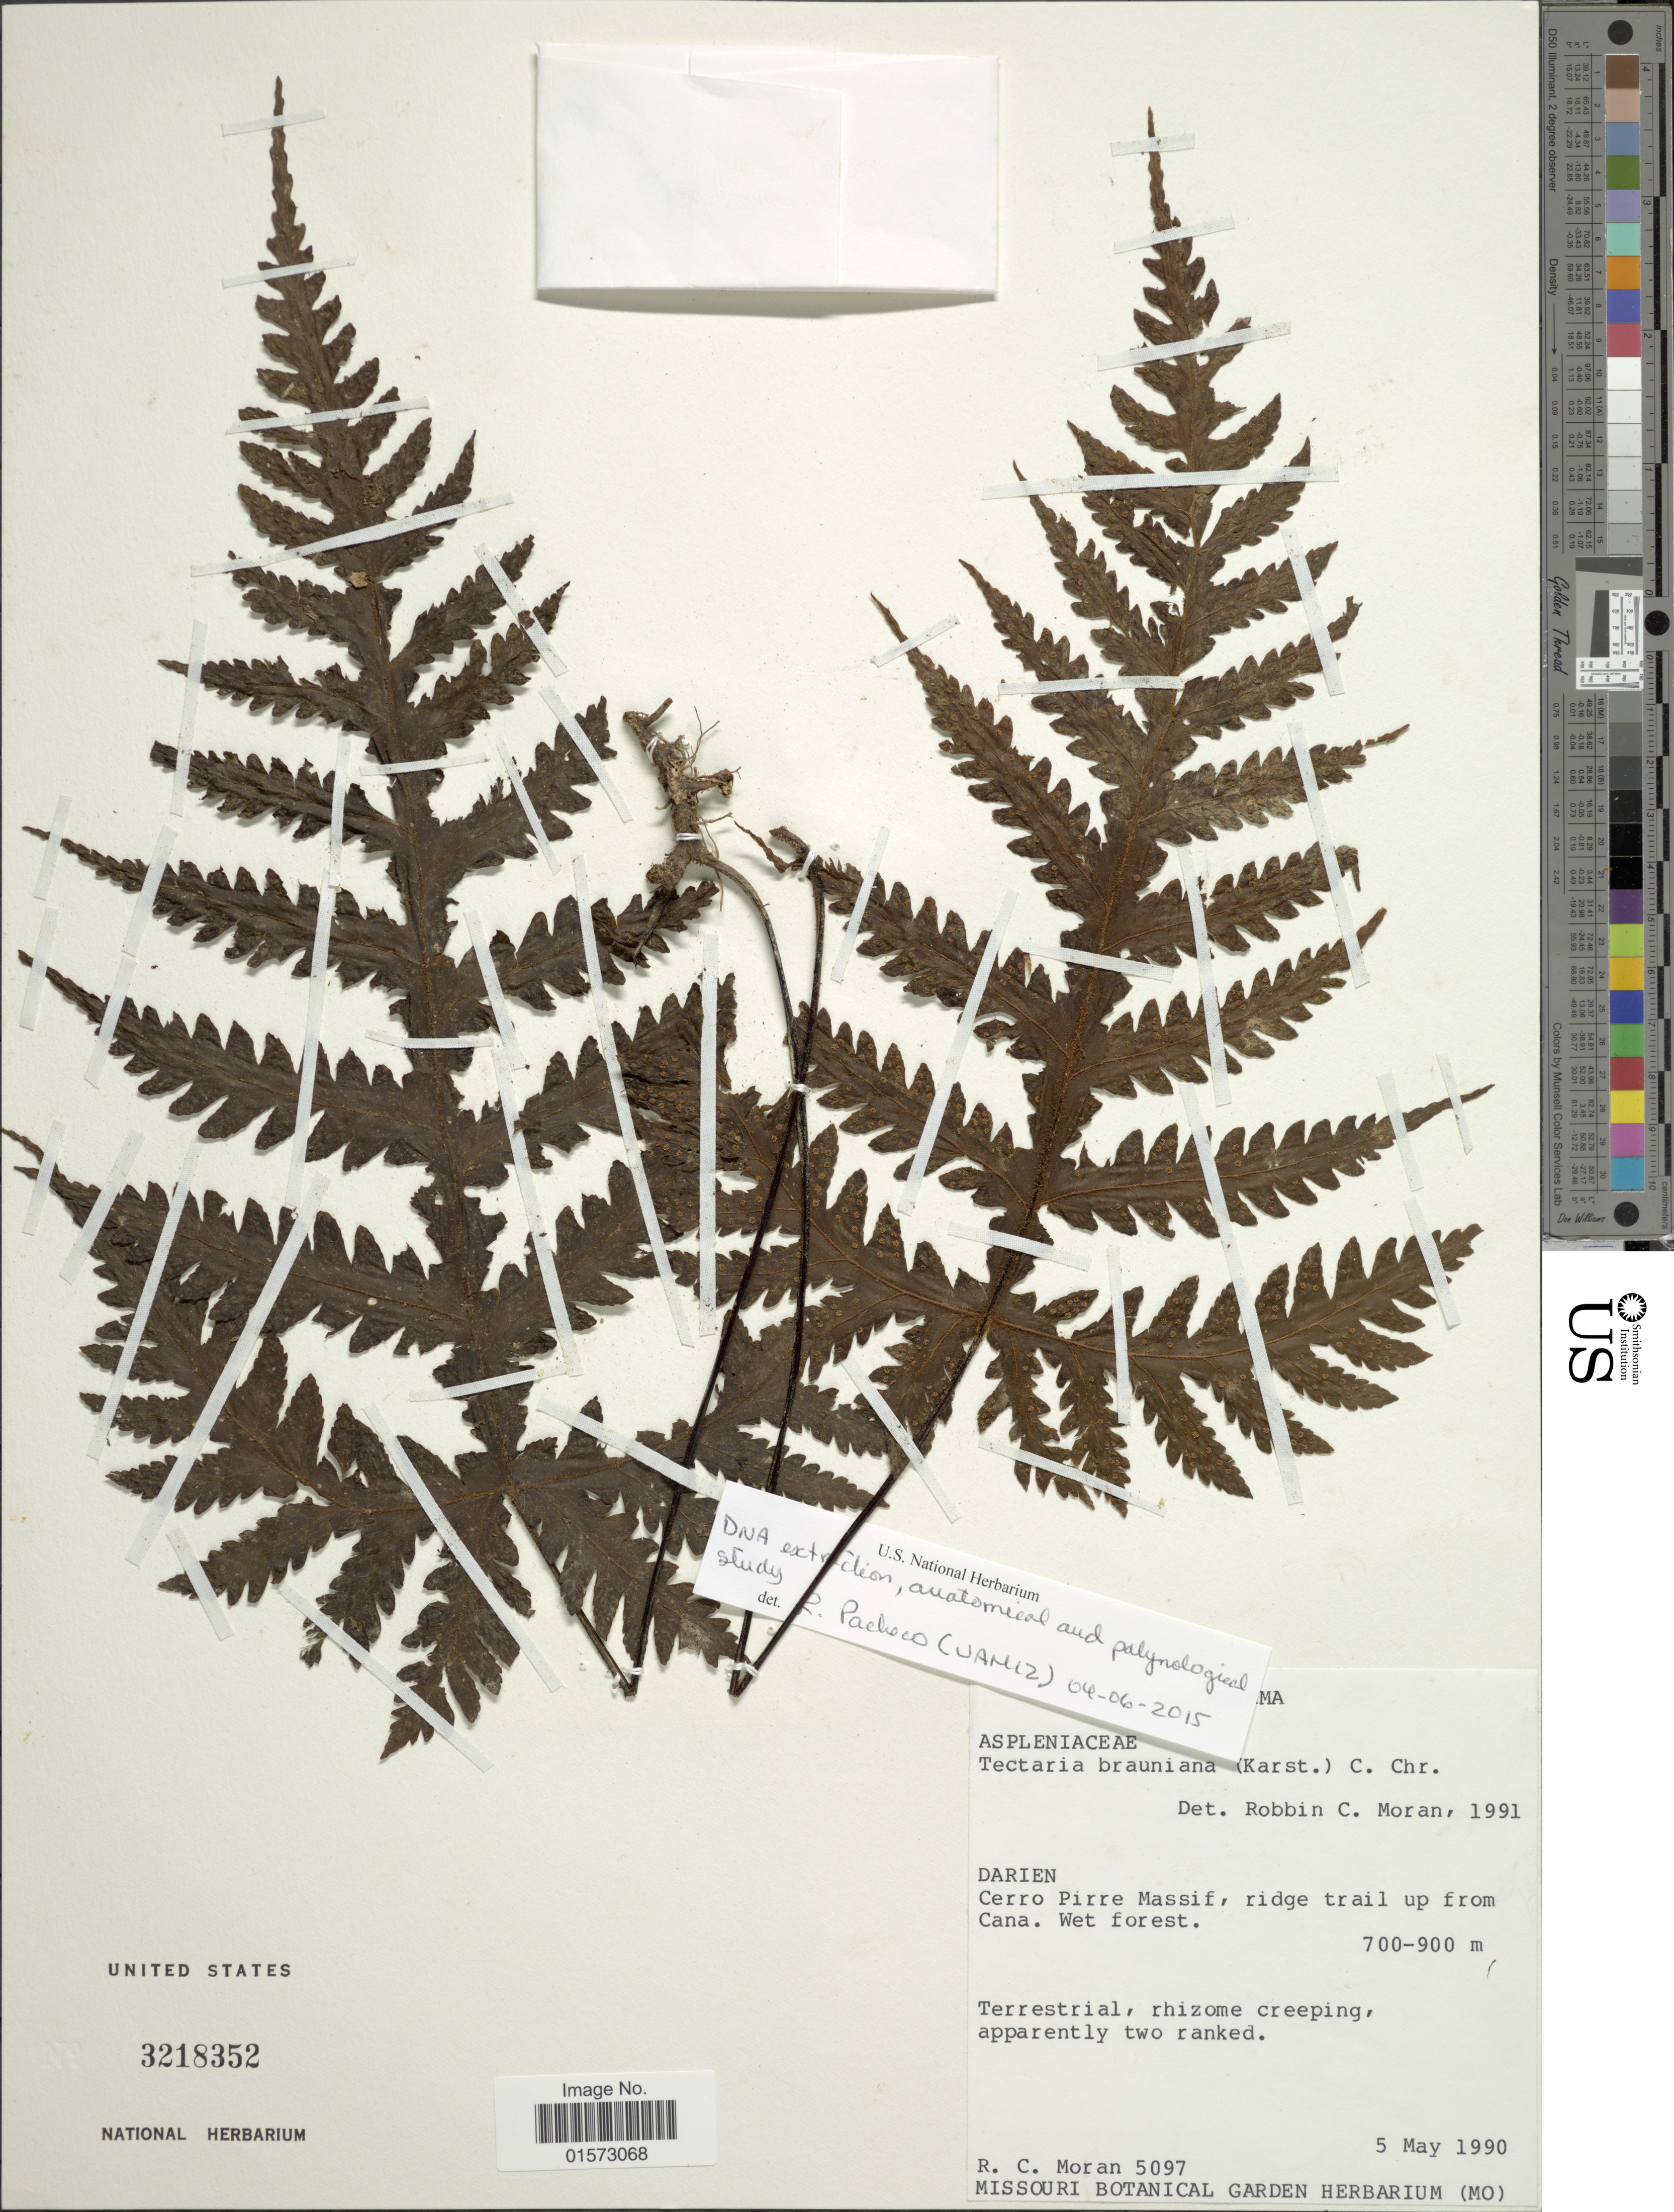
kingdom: Plantae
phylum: Tracheophyta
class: Polypodiopsida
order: Polypodiales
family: Tectariaceae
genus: Tectaria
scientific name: Tectaria brauniana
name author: (H. Karst.) C. Chr.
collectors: R. C. Moran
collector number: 5097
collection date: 1990-05-05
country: Panama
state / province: Darién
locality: Cerro Pirre Massif, ridge trail up from Cana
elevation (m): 700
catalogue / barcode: US 3218352